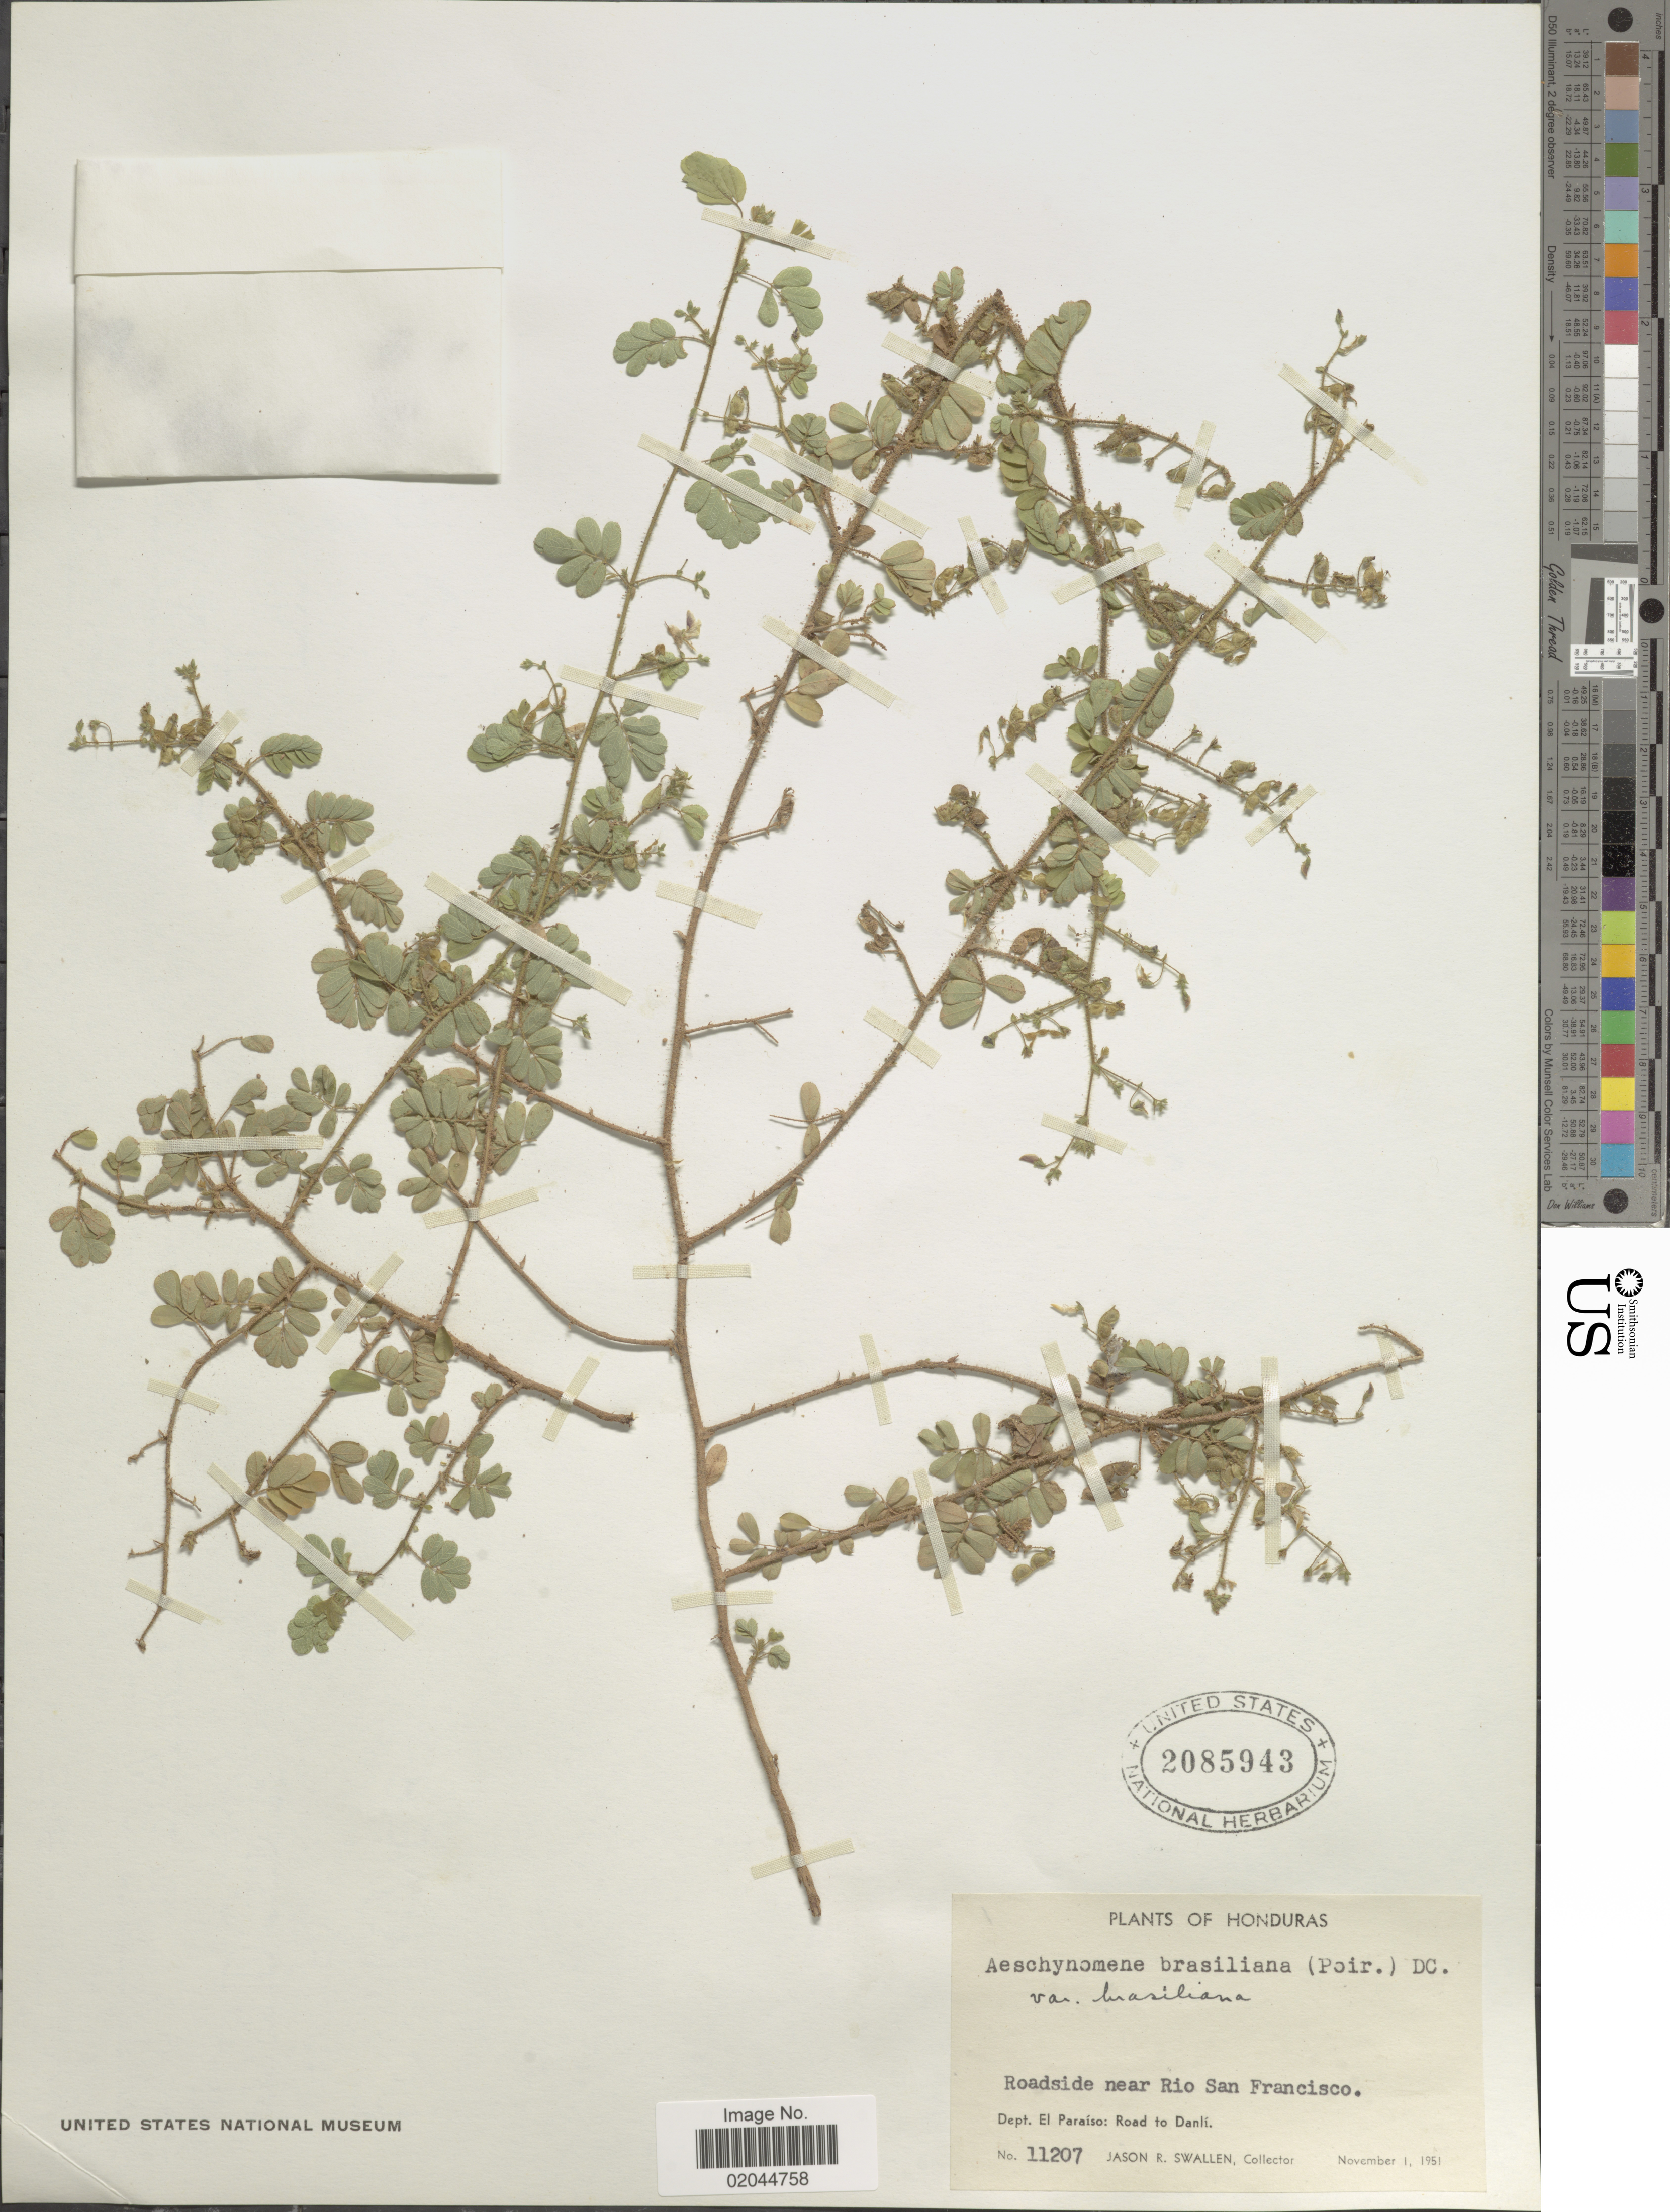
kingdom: Plantae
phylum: Tracheophyta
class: Magnoliopsida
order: Fabales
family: Fabaceae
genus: Aeschynomene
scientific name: Aeschynomene brasiliana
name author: (Poir.) DC.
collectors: J. R. Swallen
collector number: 11207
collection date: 1951-11-01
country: Honduras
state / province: El Paraíso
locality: near Rio San Francisco, Road to Danli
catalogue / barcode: US 2085943